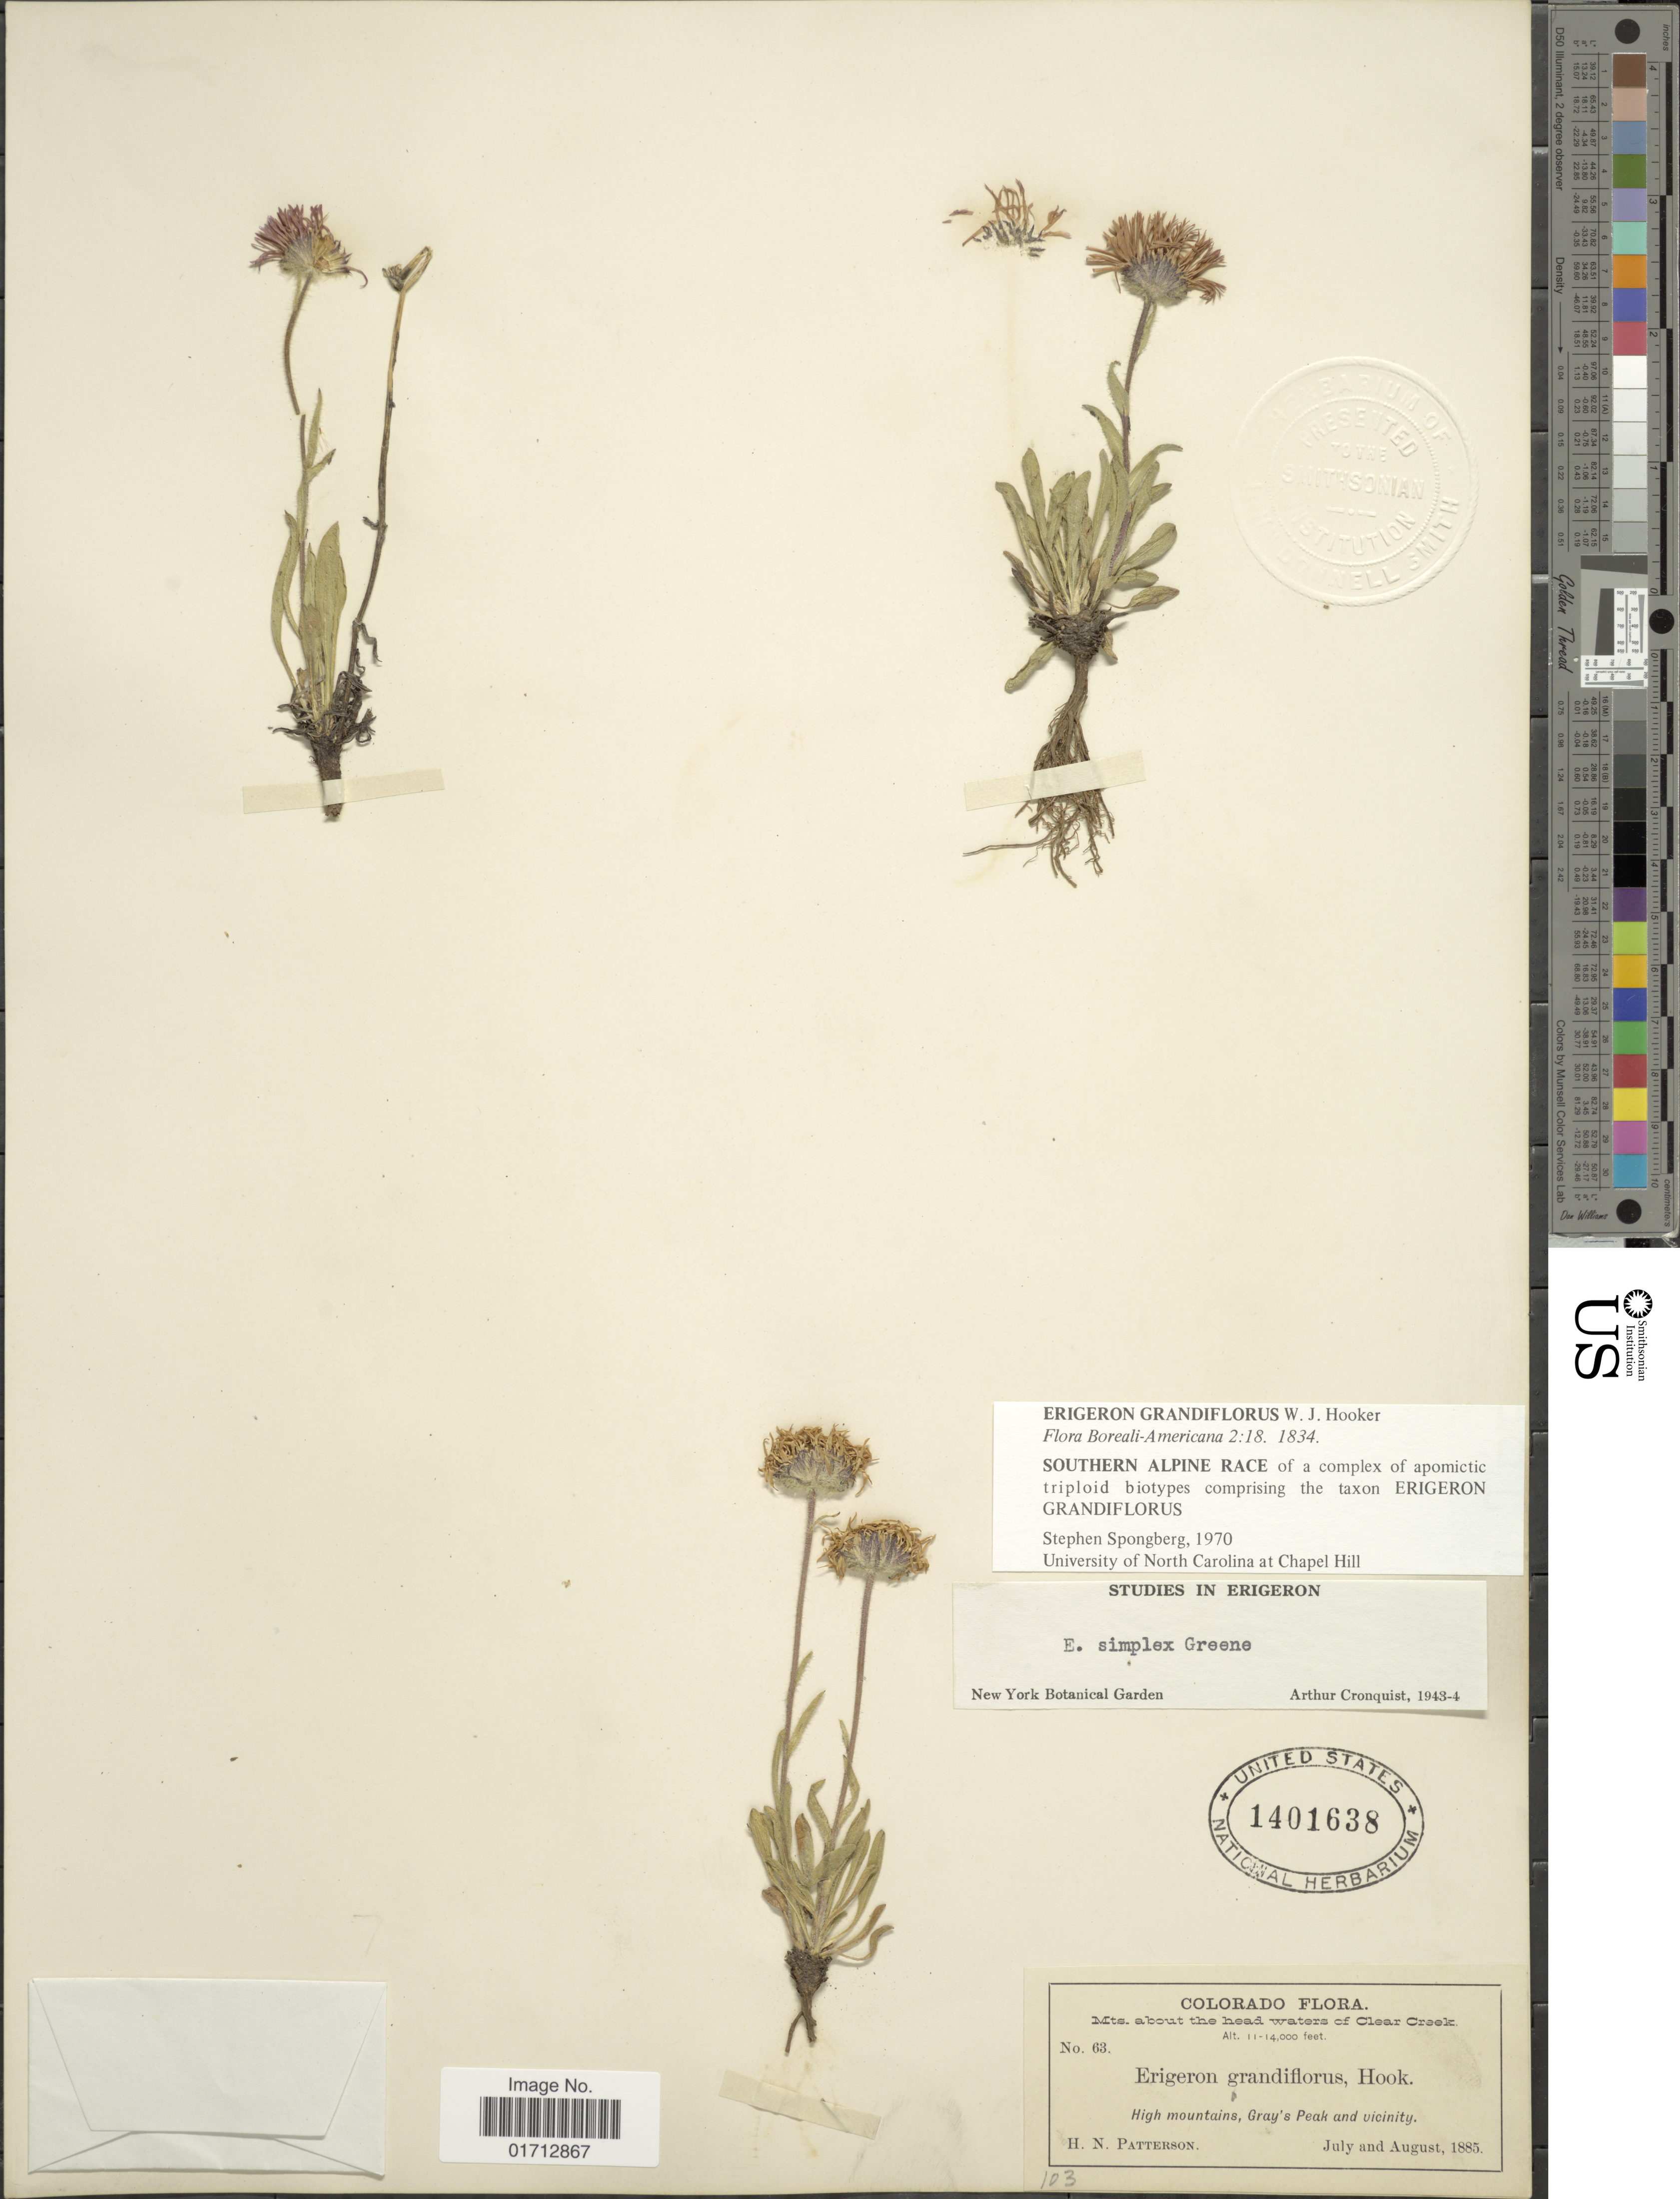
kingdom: Plantae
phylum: Tracheophyta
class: Magnoliopsida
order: Asterales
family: Asteraceae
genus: Erigeron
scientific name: Erigeron grandiflorus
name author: Hook.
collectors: H. N. Patterson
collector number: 63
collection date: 1885-07/1885-08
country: United States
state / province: Colorado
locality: Mts. about the head waters of Clear Creek, High Mountains, Gray's Peak and vicinity.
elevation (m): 3353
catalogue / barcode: US 1401638